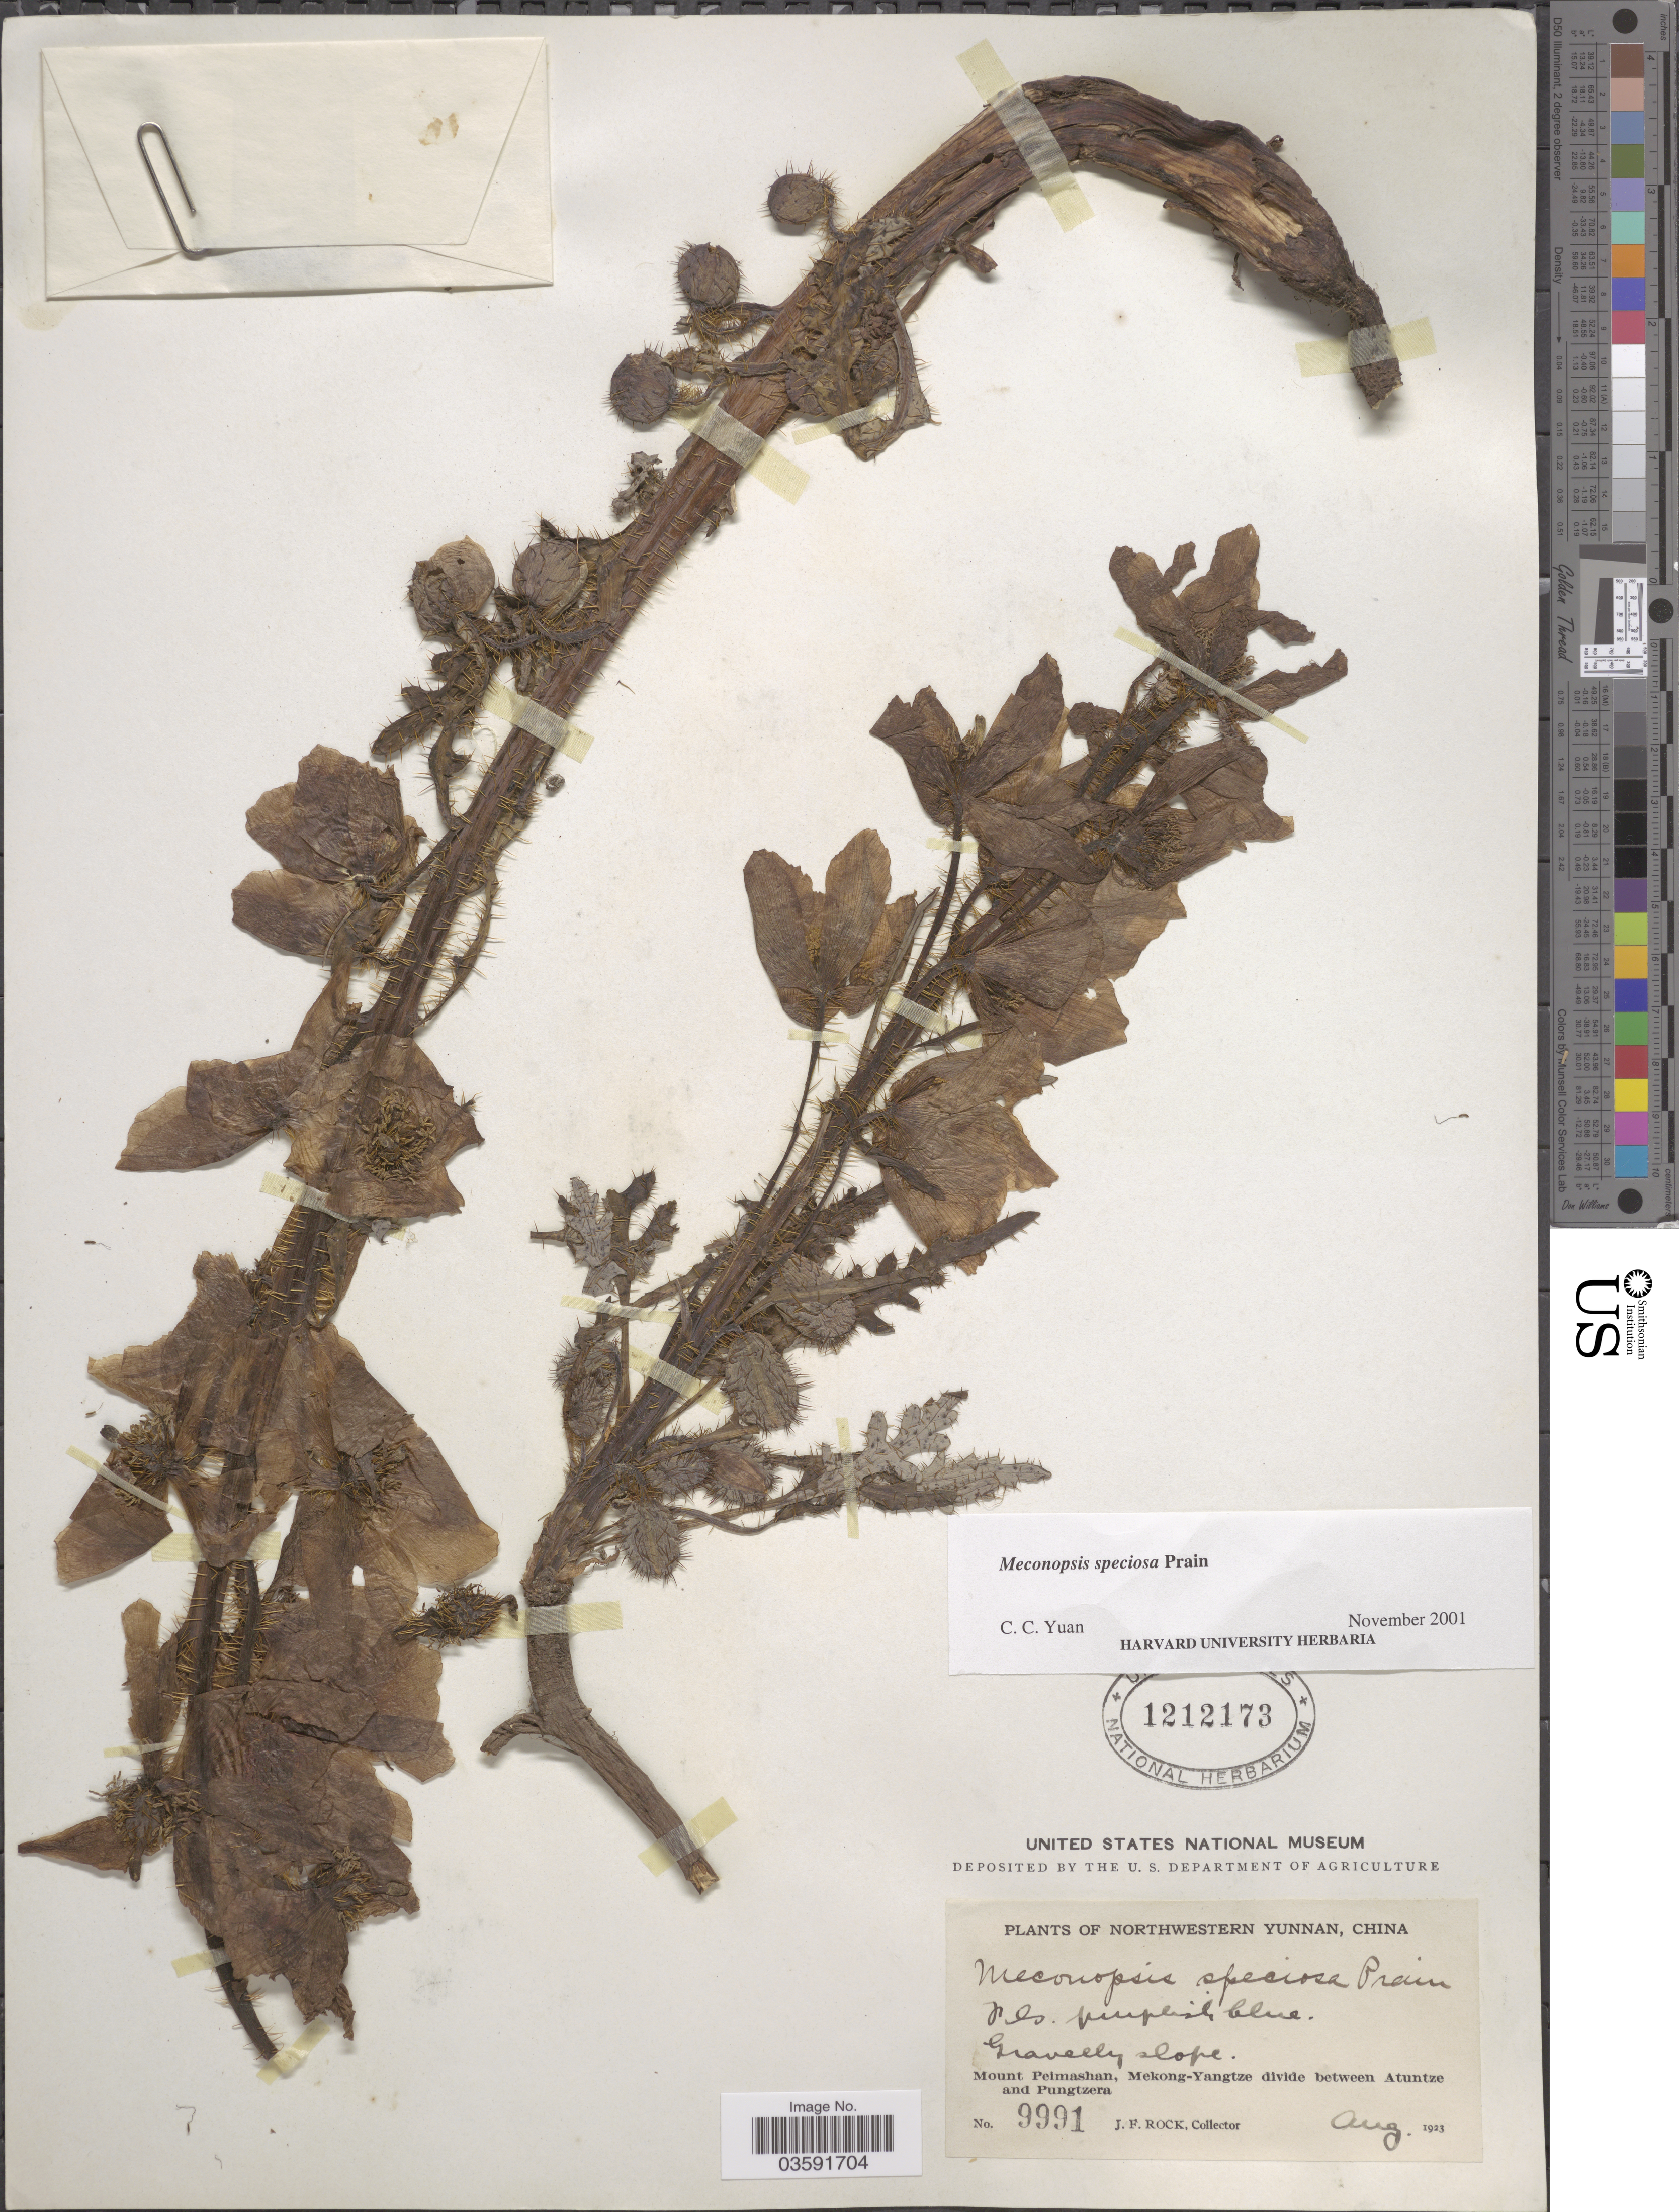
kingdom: Plantae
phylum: Tracheophyta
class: Magnoliopsida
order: Ranunculales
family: Papaveraceae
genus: Meconopsis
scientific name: Meconopsis speciosa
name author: Prain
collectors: J. Rock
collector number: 9991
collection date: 1923-08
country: China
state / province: Yunnan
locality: Northwestern Yunnan. Mount Peimashan, Mekong-Yangtze divide between Atuntze and Pungtzera.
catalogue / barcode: US 1212173